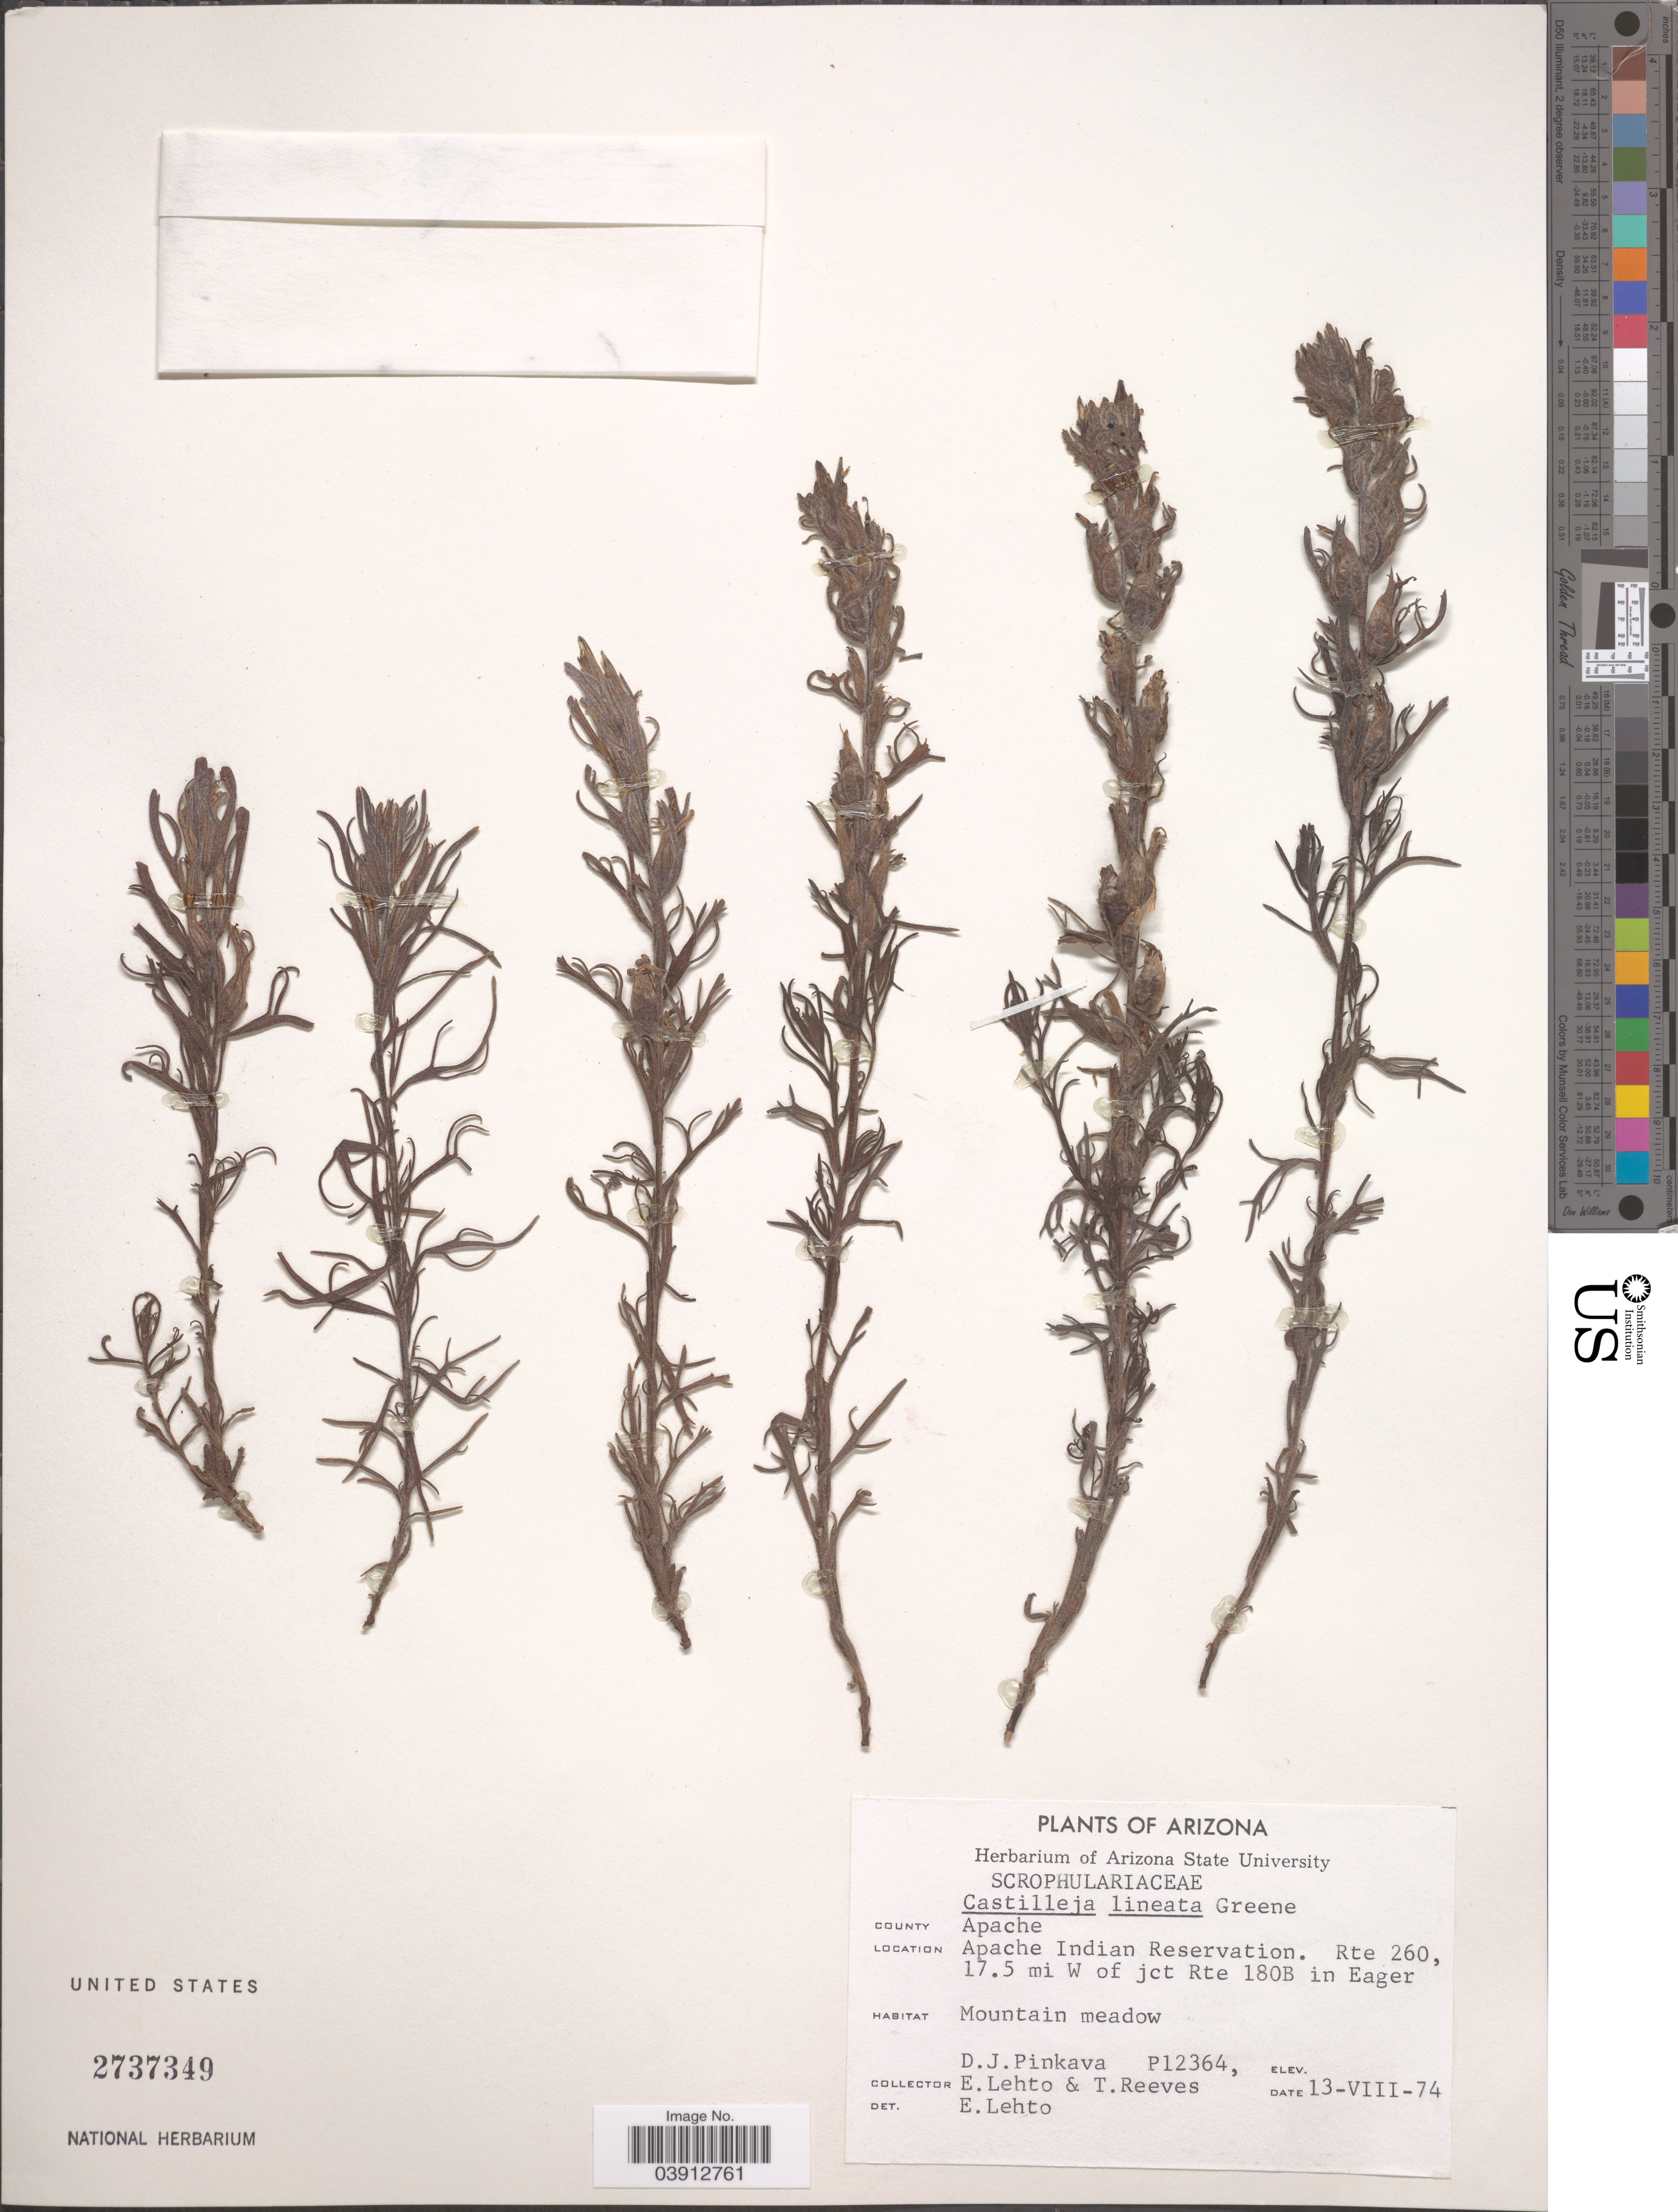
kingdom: Plantae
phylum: Tracheophyta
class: Magnoliopsida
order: Lamiales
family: Orobanchaceae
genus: Castilleja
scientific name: Castilleja lineata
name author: Greene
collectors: D. J. Pinkava, E. Lehto & T. Reeves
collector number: P12364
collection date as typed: Transcribed d/m/y: 13/8/74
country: United States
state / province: Arizona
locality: County Apache. Apache Indian Reservation. Rte 260, 17.5 mi W of jct Rte 180B in Eager.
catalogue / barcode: US 2737349